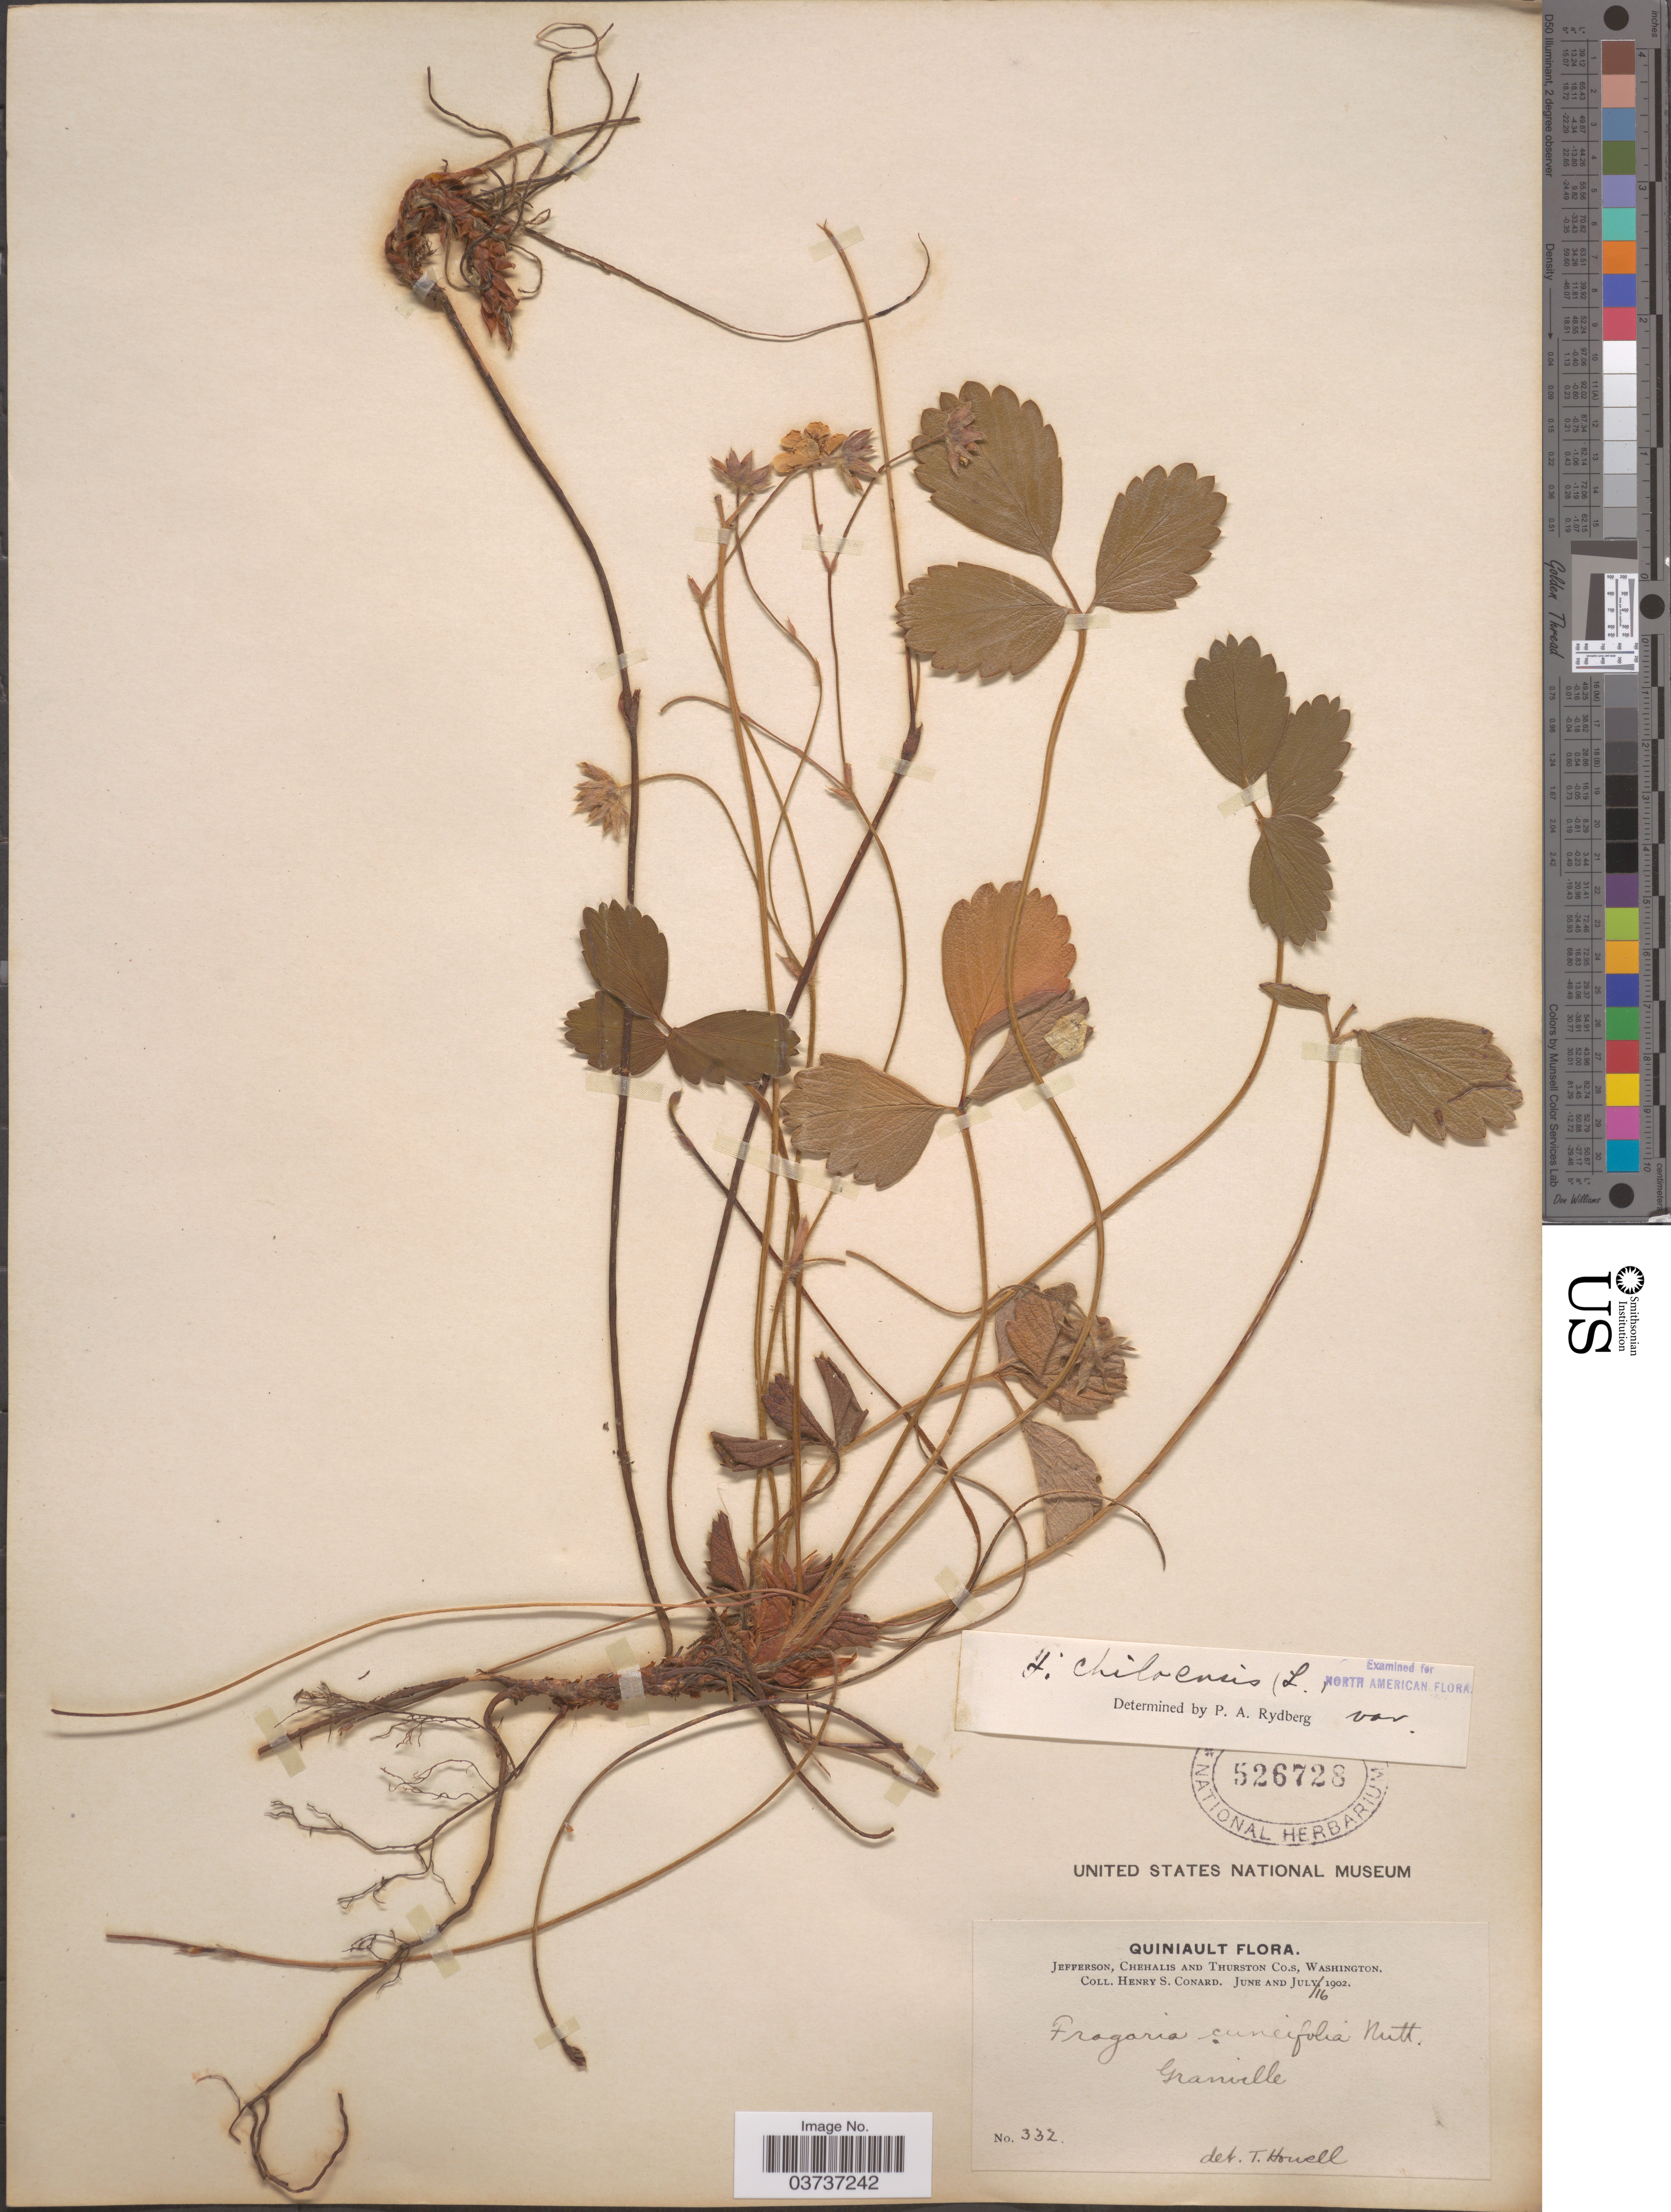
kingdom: Plantae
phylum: Tracheophyta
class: Magnoliopsida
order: Rosales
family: Rosaceae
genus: Fragaria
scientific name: Fragaria chiloensis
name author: (L.) Mill.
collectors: H. S. Conard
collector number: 332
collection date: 1902-07-16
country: United States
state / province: Washington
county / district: Thurston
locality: Quiniault. Jefferson, Chehalis and Thurston Co.s. Granville.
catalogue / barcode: US 526728